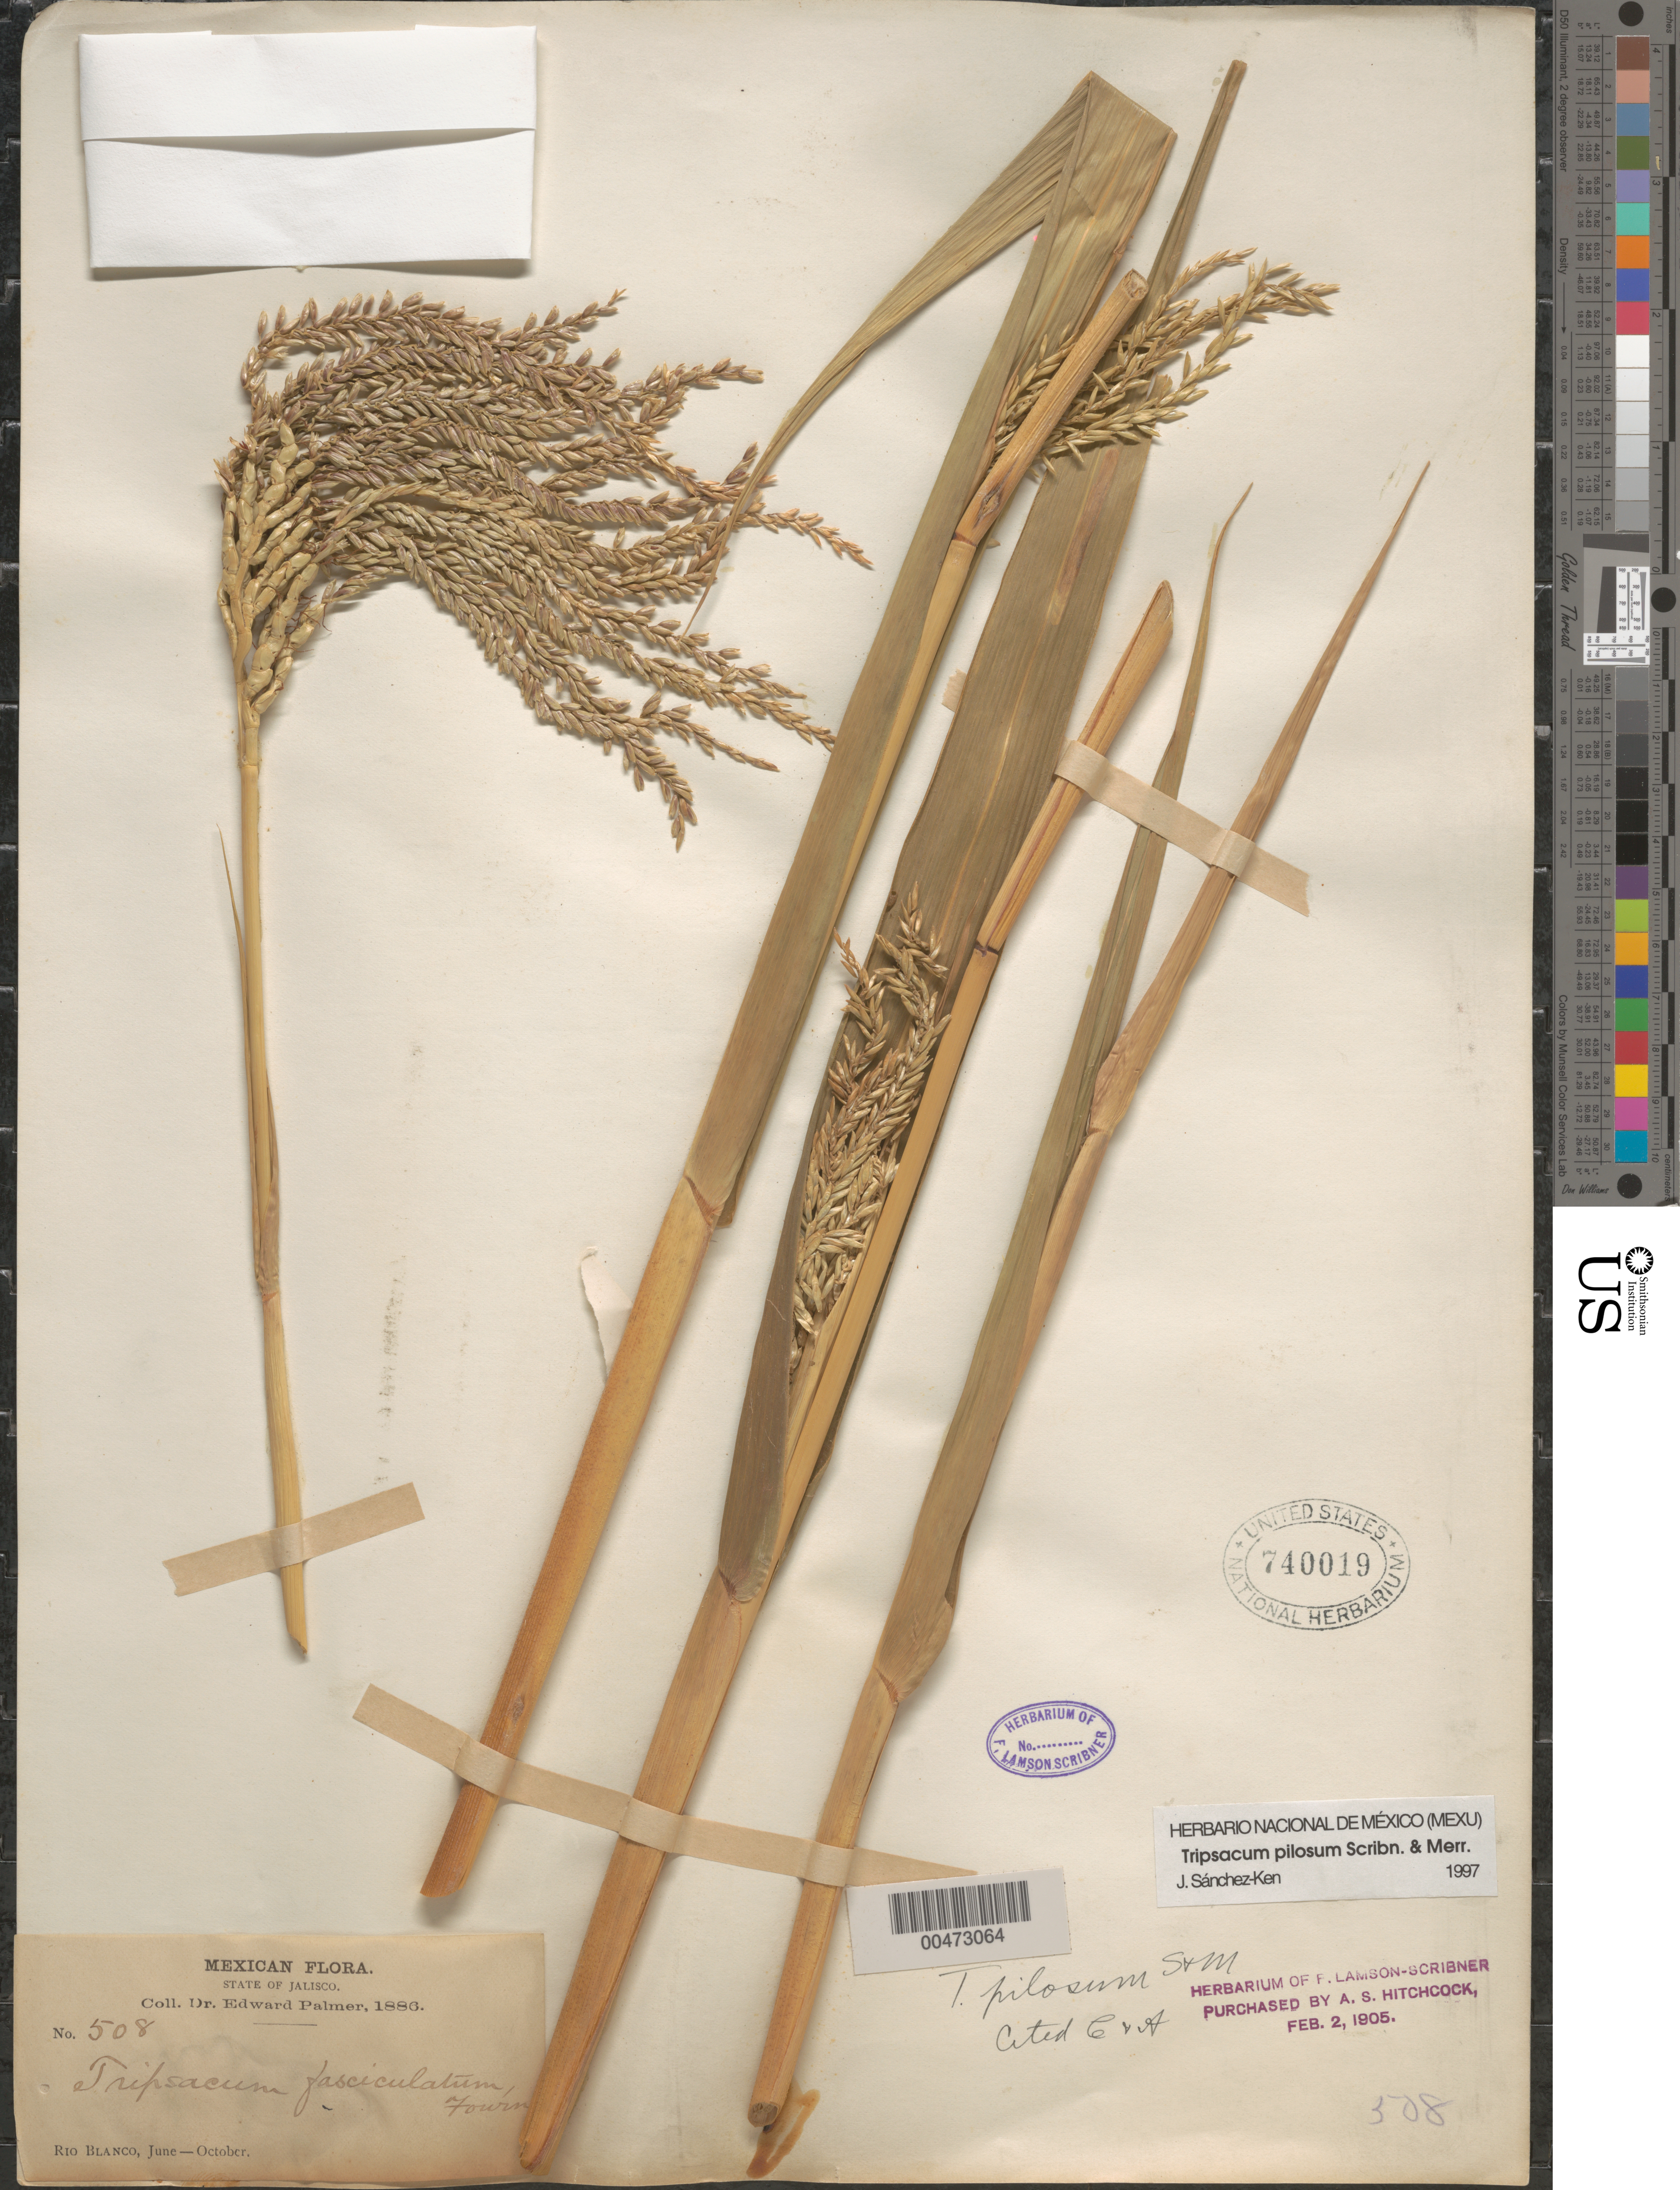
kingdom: Plantae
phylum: Tracheophyta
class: Liliopsida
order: Poales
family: Poaceae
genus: Tripsacum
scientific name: Tripsacum pilosum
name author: Scribn. & Merr.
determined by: Sánchez-Ken, J. G.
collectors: E. Palmer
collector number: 508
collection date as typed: Jun 1886 to Oct 1886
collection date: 1886-06/1886-10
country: Mexico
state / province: Jalisco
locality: Rio Blanco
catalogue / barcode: US 740019